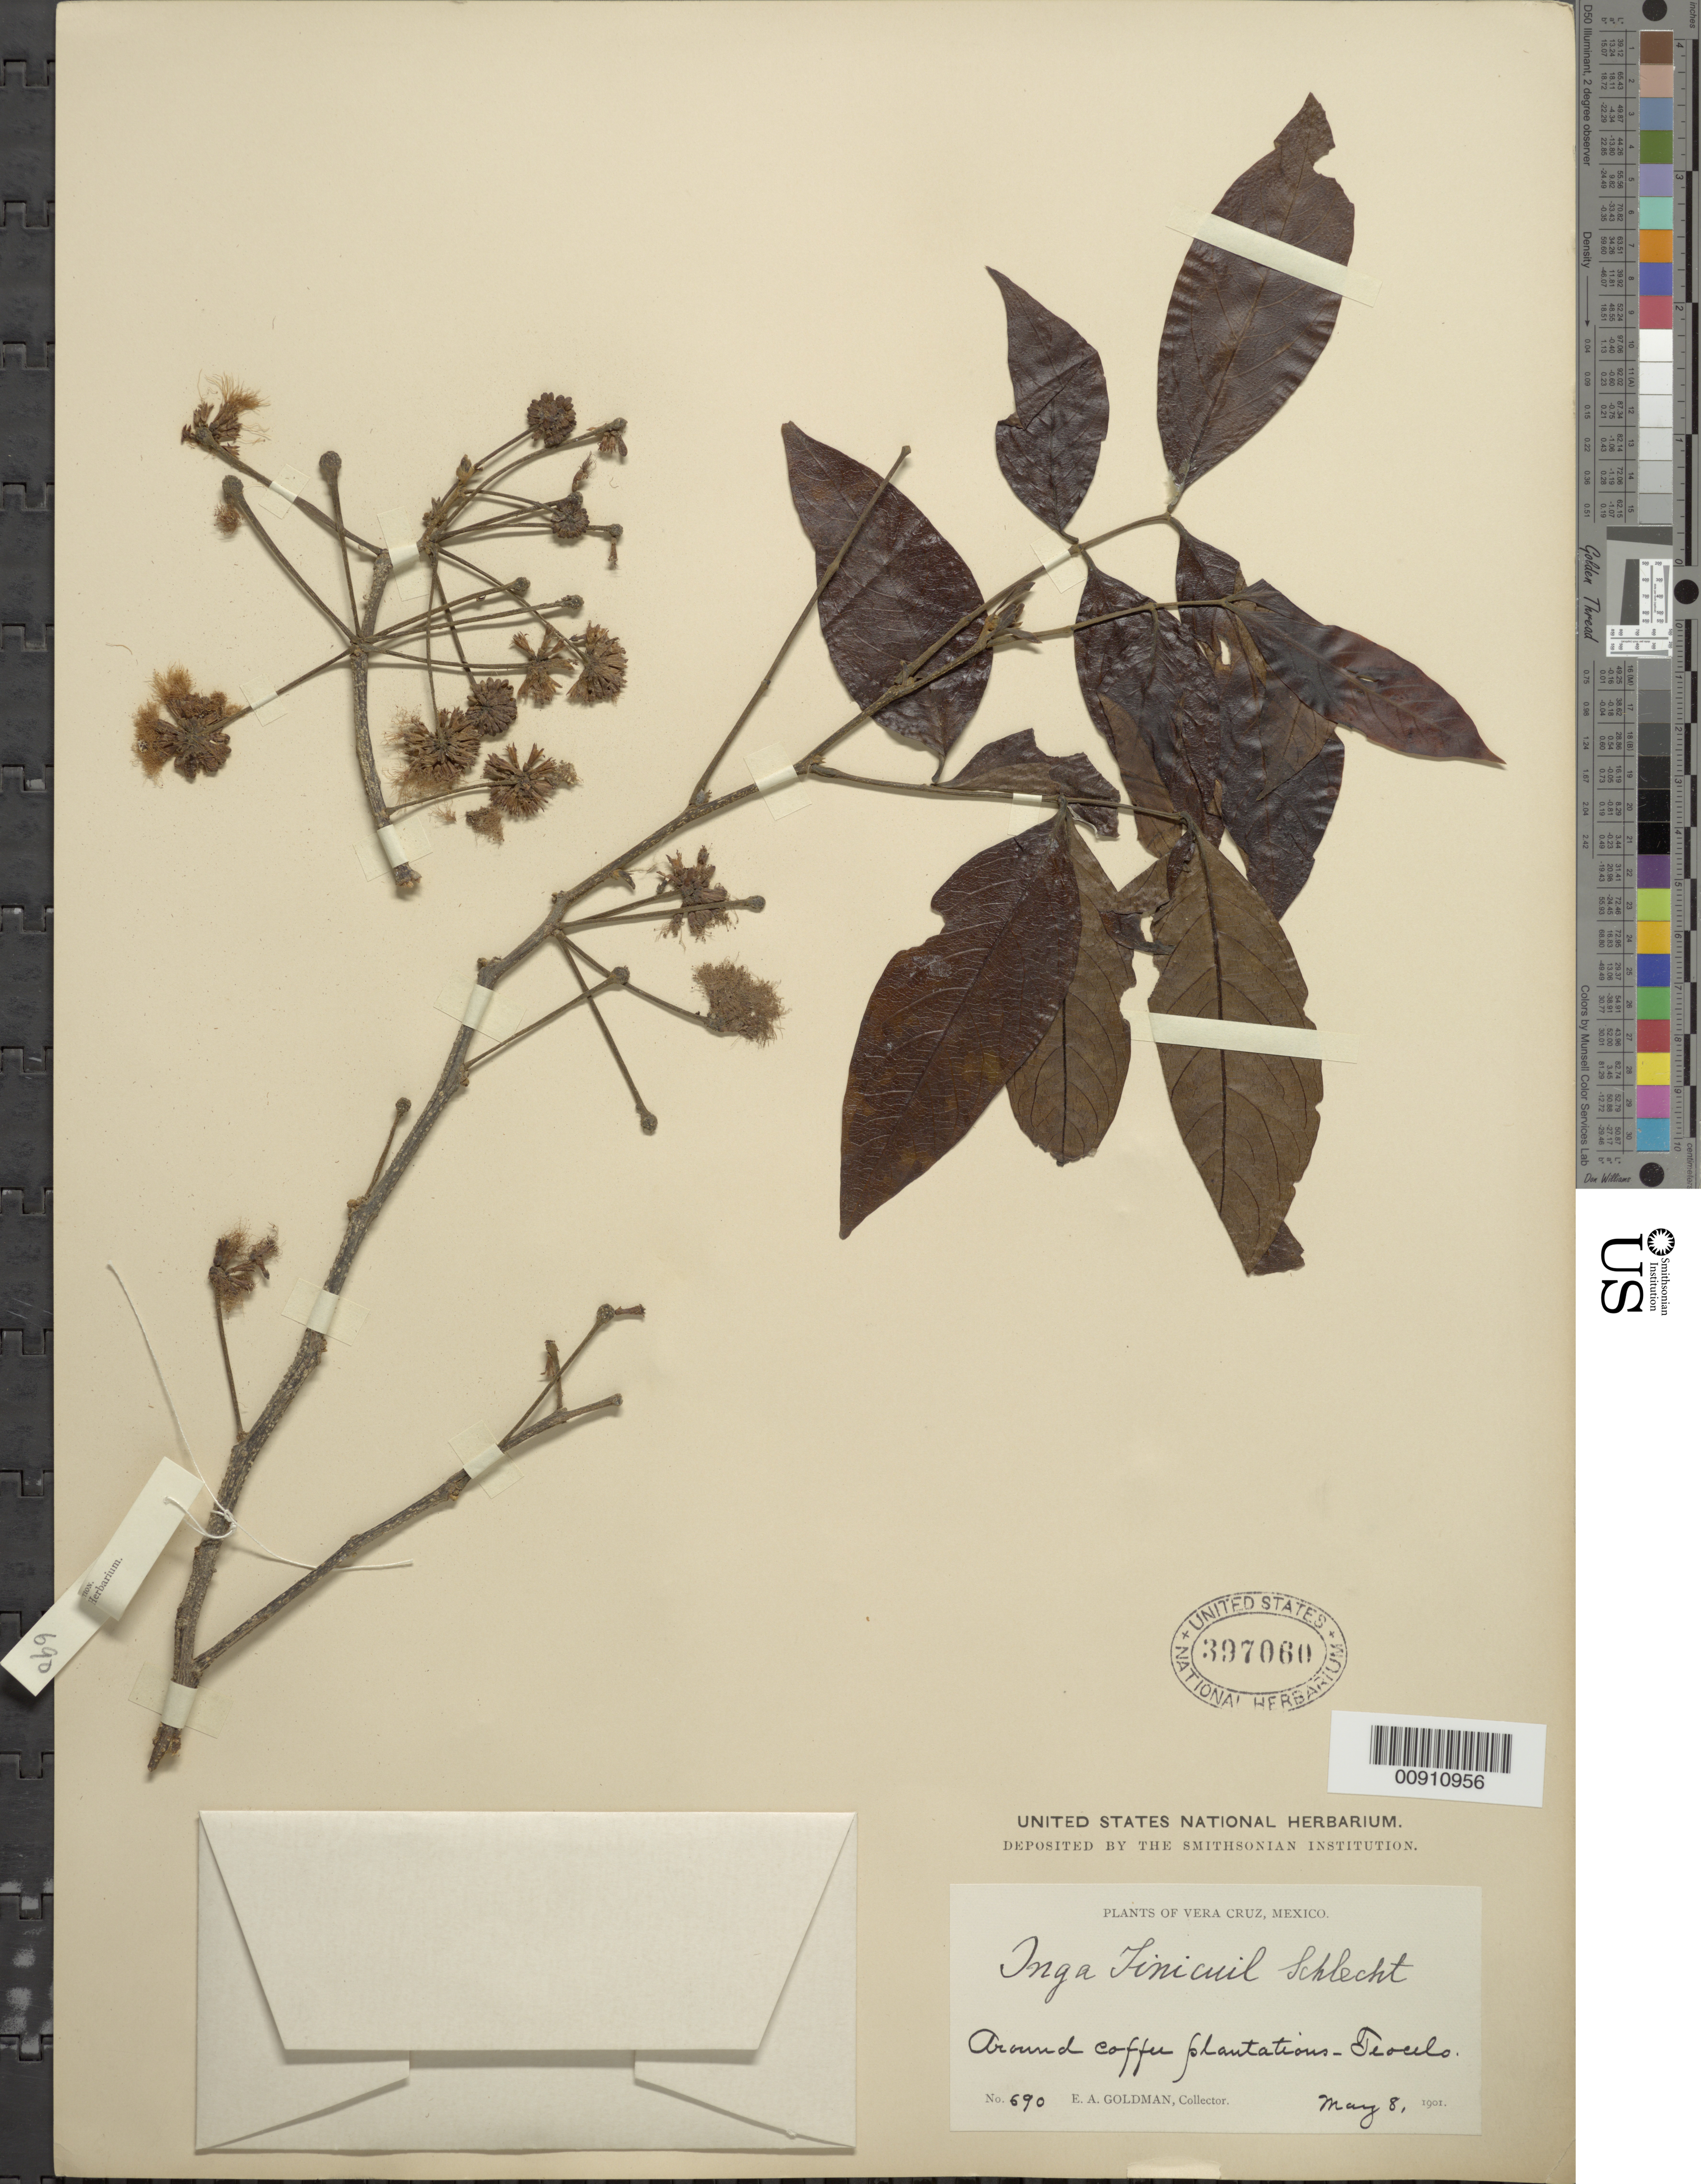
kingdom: Plantae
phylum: Tracheophyta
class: Magnoliopsida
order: Fabales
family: Fabaceae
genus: Inga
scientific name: Inga jinicuil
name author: Schltdl. & Cham. ex G. Don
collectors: E. A. Goldman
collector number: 690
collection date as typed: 08 May 1901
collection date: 1901-05-08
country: Mexico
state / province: Veracruz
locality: Teocelo, Veracruz.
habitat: Around coffee plantations.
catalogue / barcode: US 397060